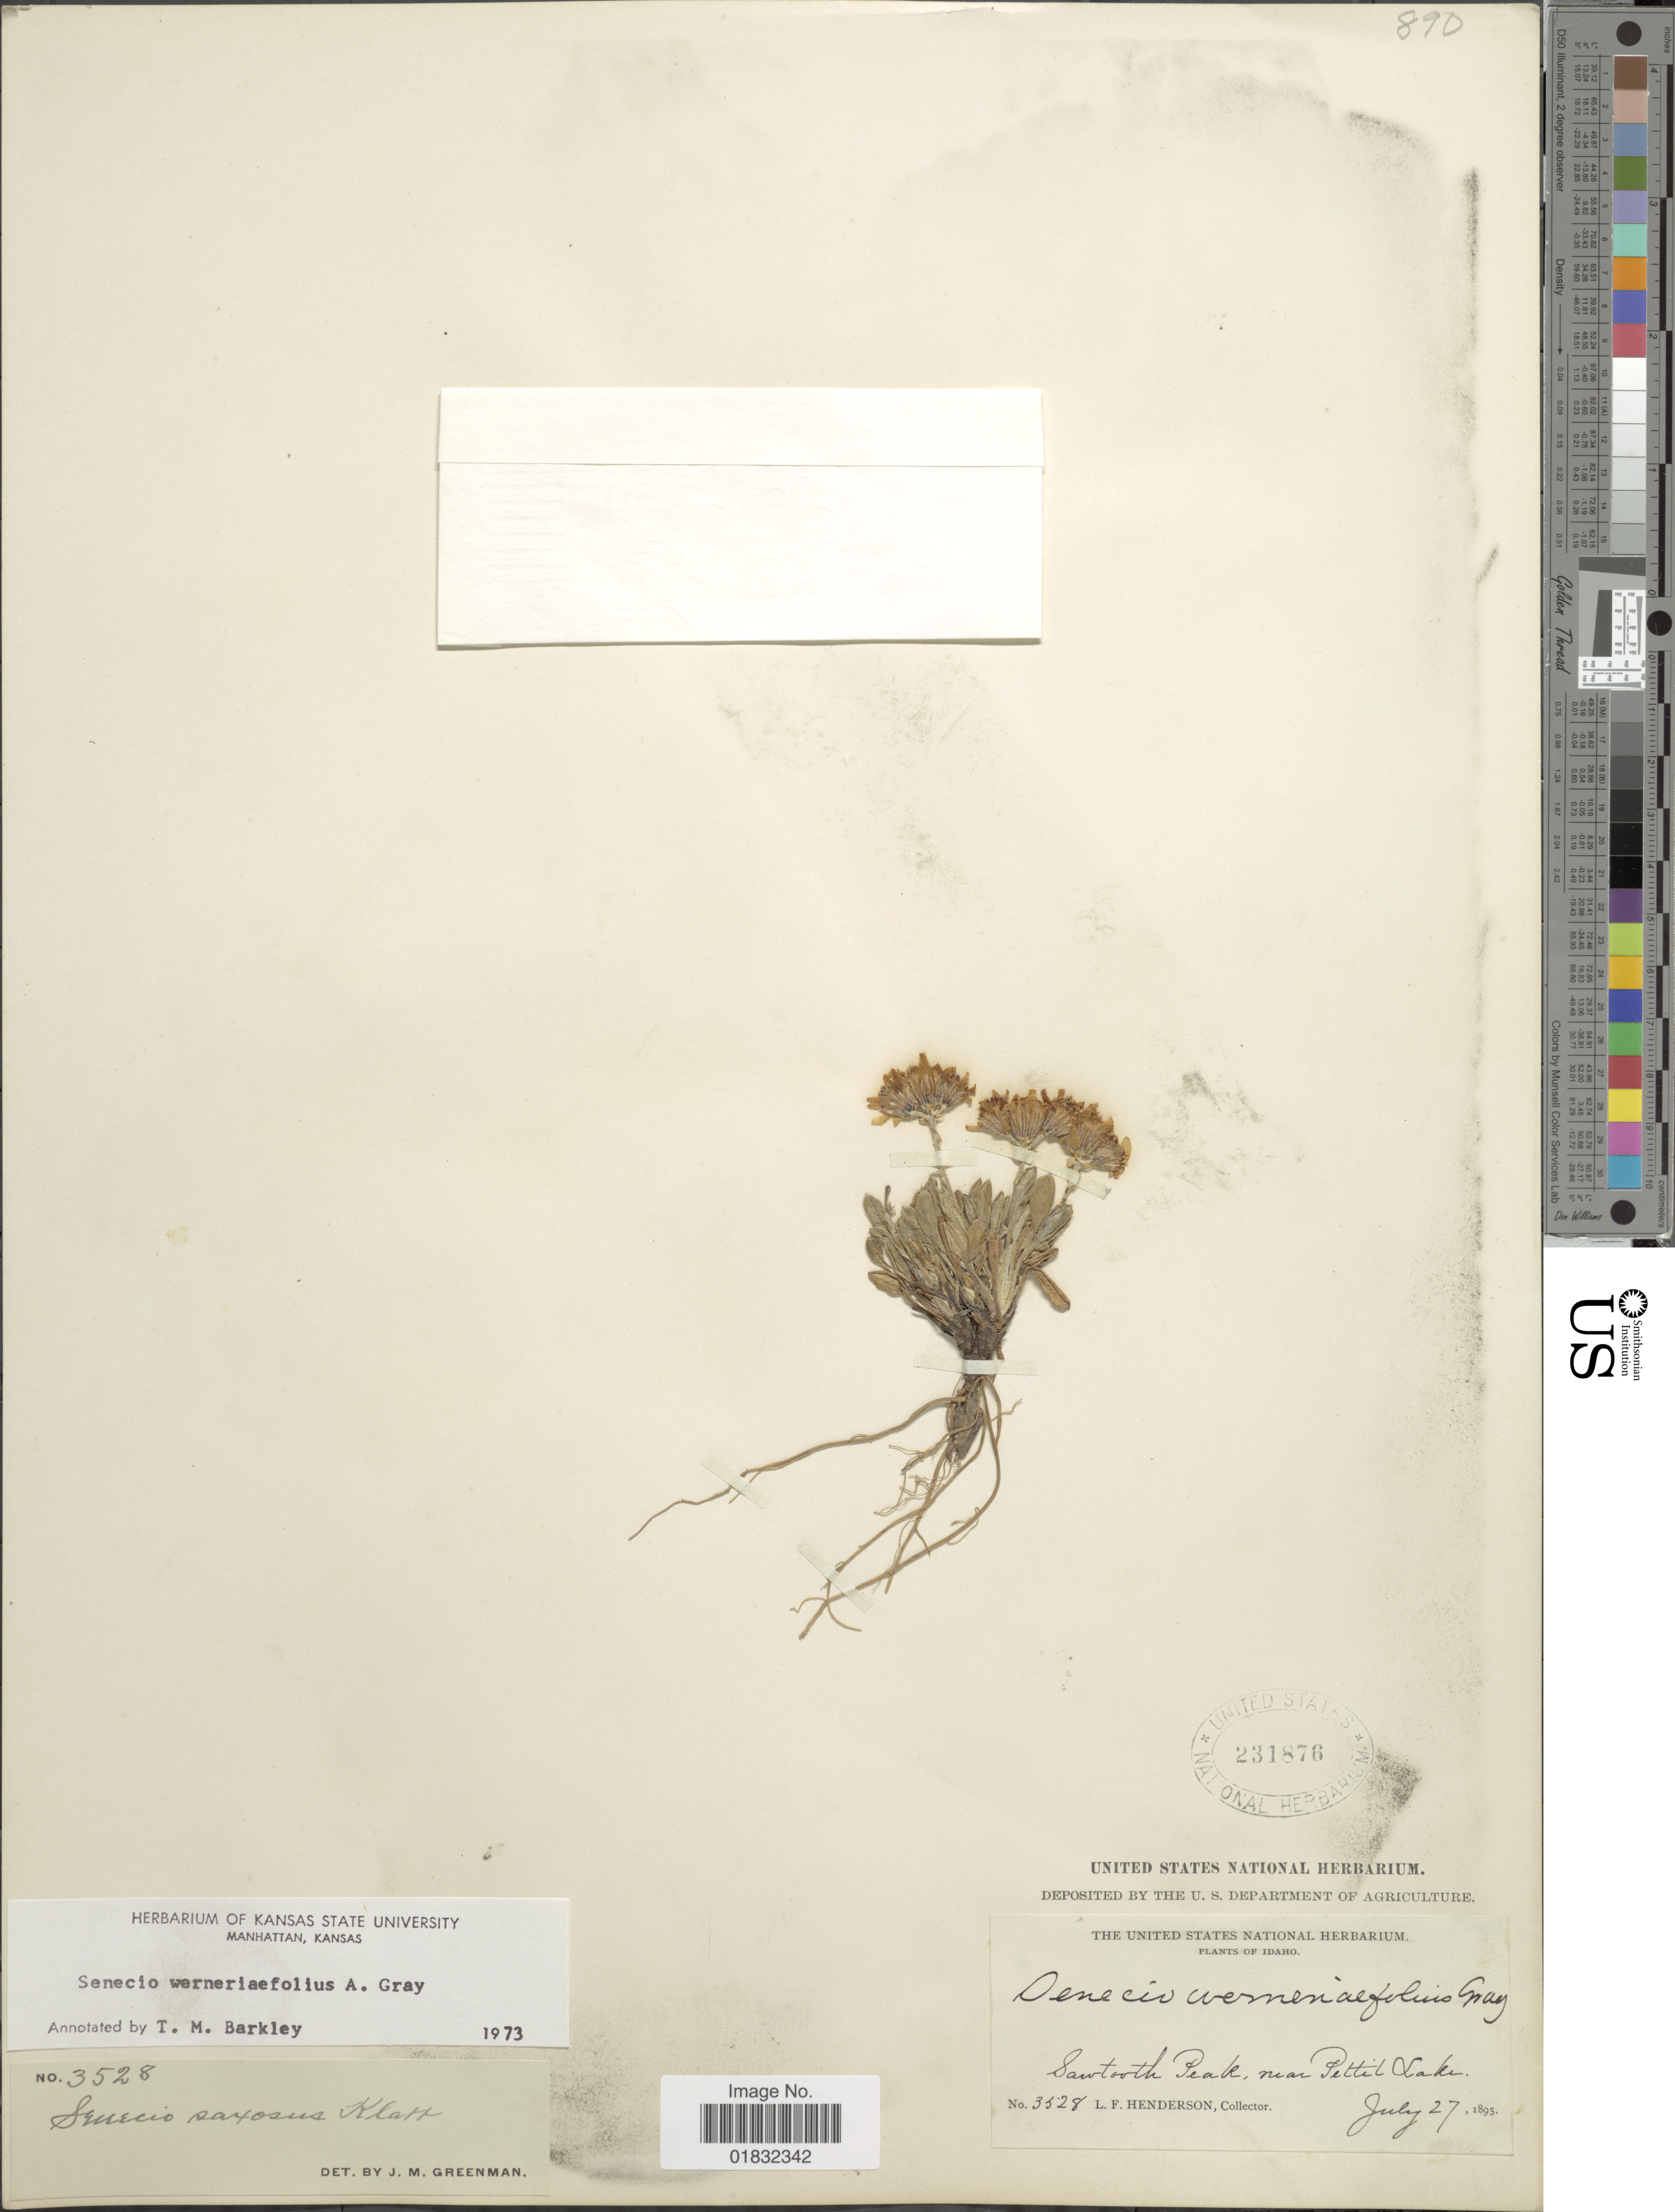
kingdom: Plantae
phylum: Tracheophyta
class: Magnoliopsida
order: Asterales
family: Asteraceae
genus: Packera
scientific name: Packera werneriifolia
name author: (A. Gray) W.A. Weber & Á. Löve ex Trock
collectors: L. Henderson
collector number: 3528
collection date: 1895-07-27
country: United States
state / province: Idaho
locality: Sawtooth Peak, near Pettil Lake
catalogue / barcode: US 231876